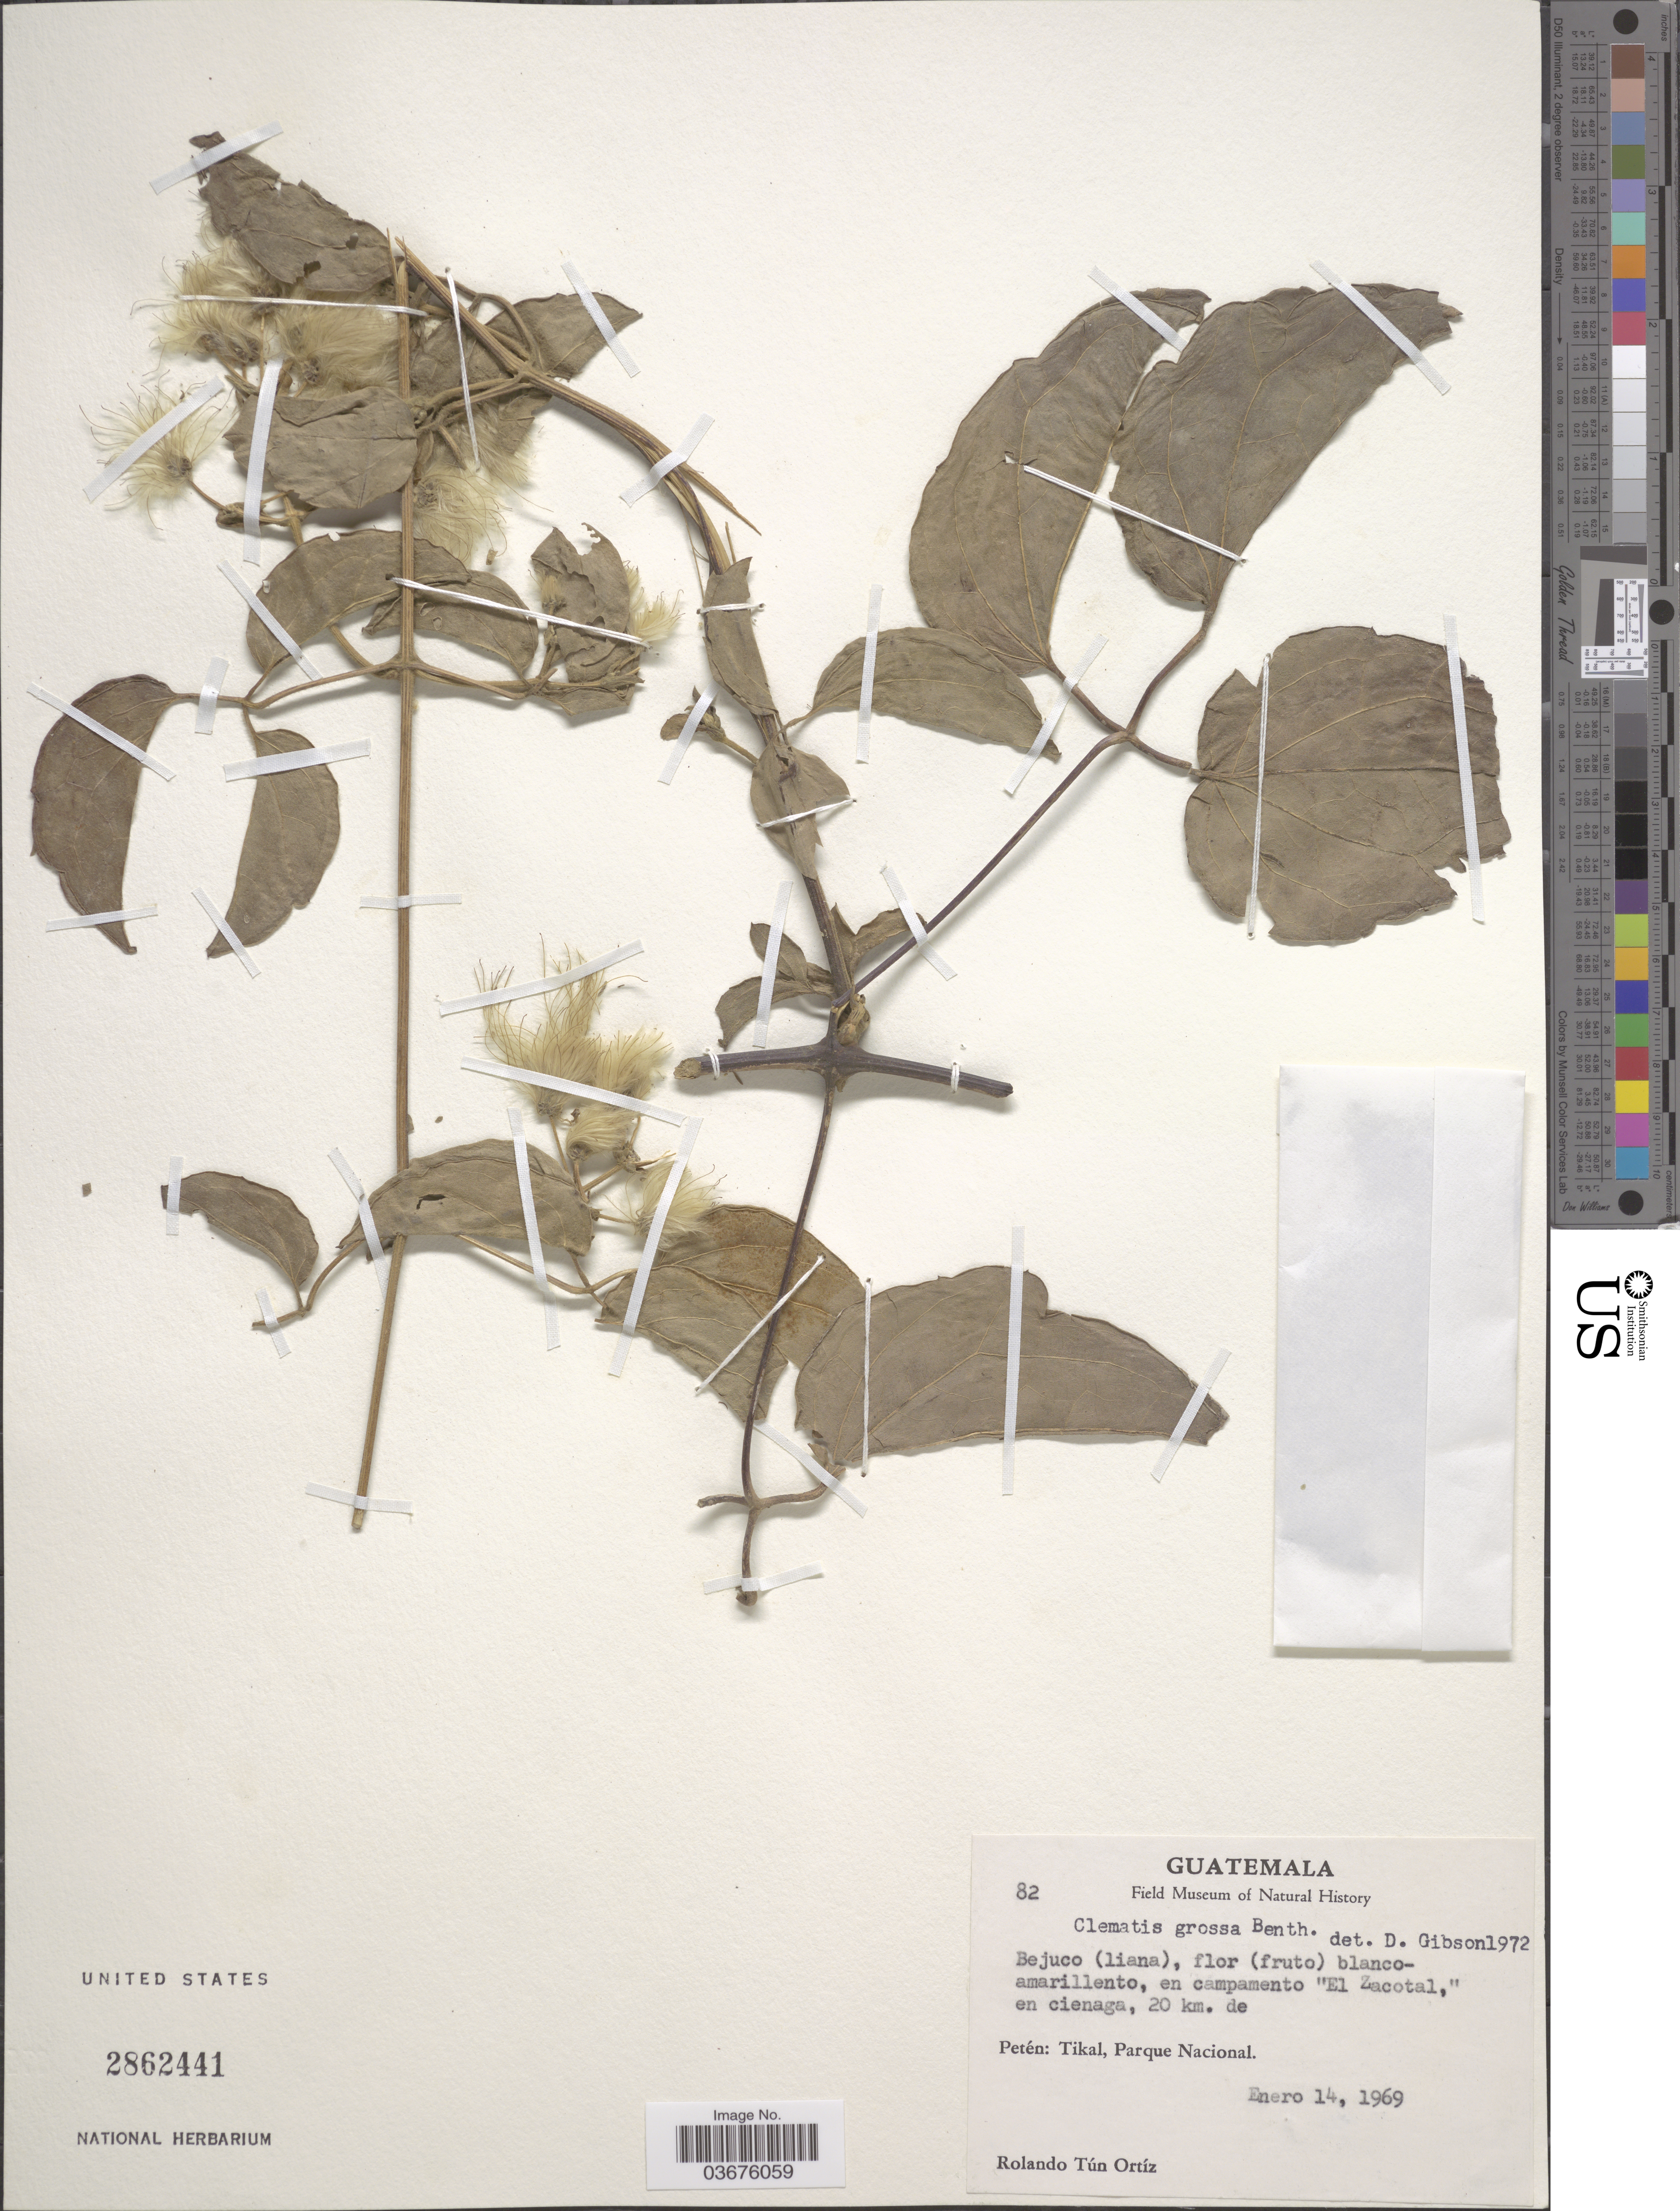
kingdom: Plantae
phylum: Tracheophyta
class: Magnoliopsida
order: Ranunculales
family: Ranunculaceae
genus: Clematis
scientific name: Clematis grossa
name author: Benth.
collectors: R. Ortiz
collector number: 82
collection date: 1969-01-14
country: Guatemala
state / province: El Peten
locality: En campamento "El Zacotal," en cienaga, 20 km. de Petén: Tikal, Parque Nacional.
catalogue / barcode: US 2862441